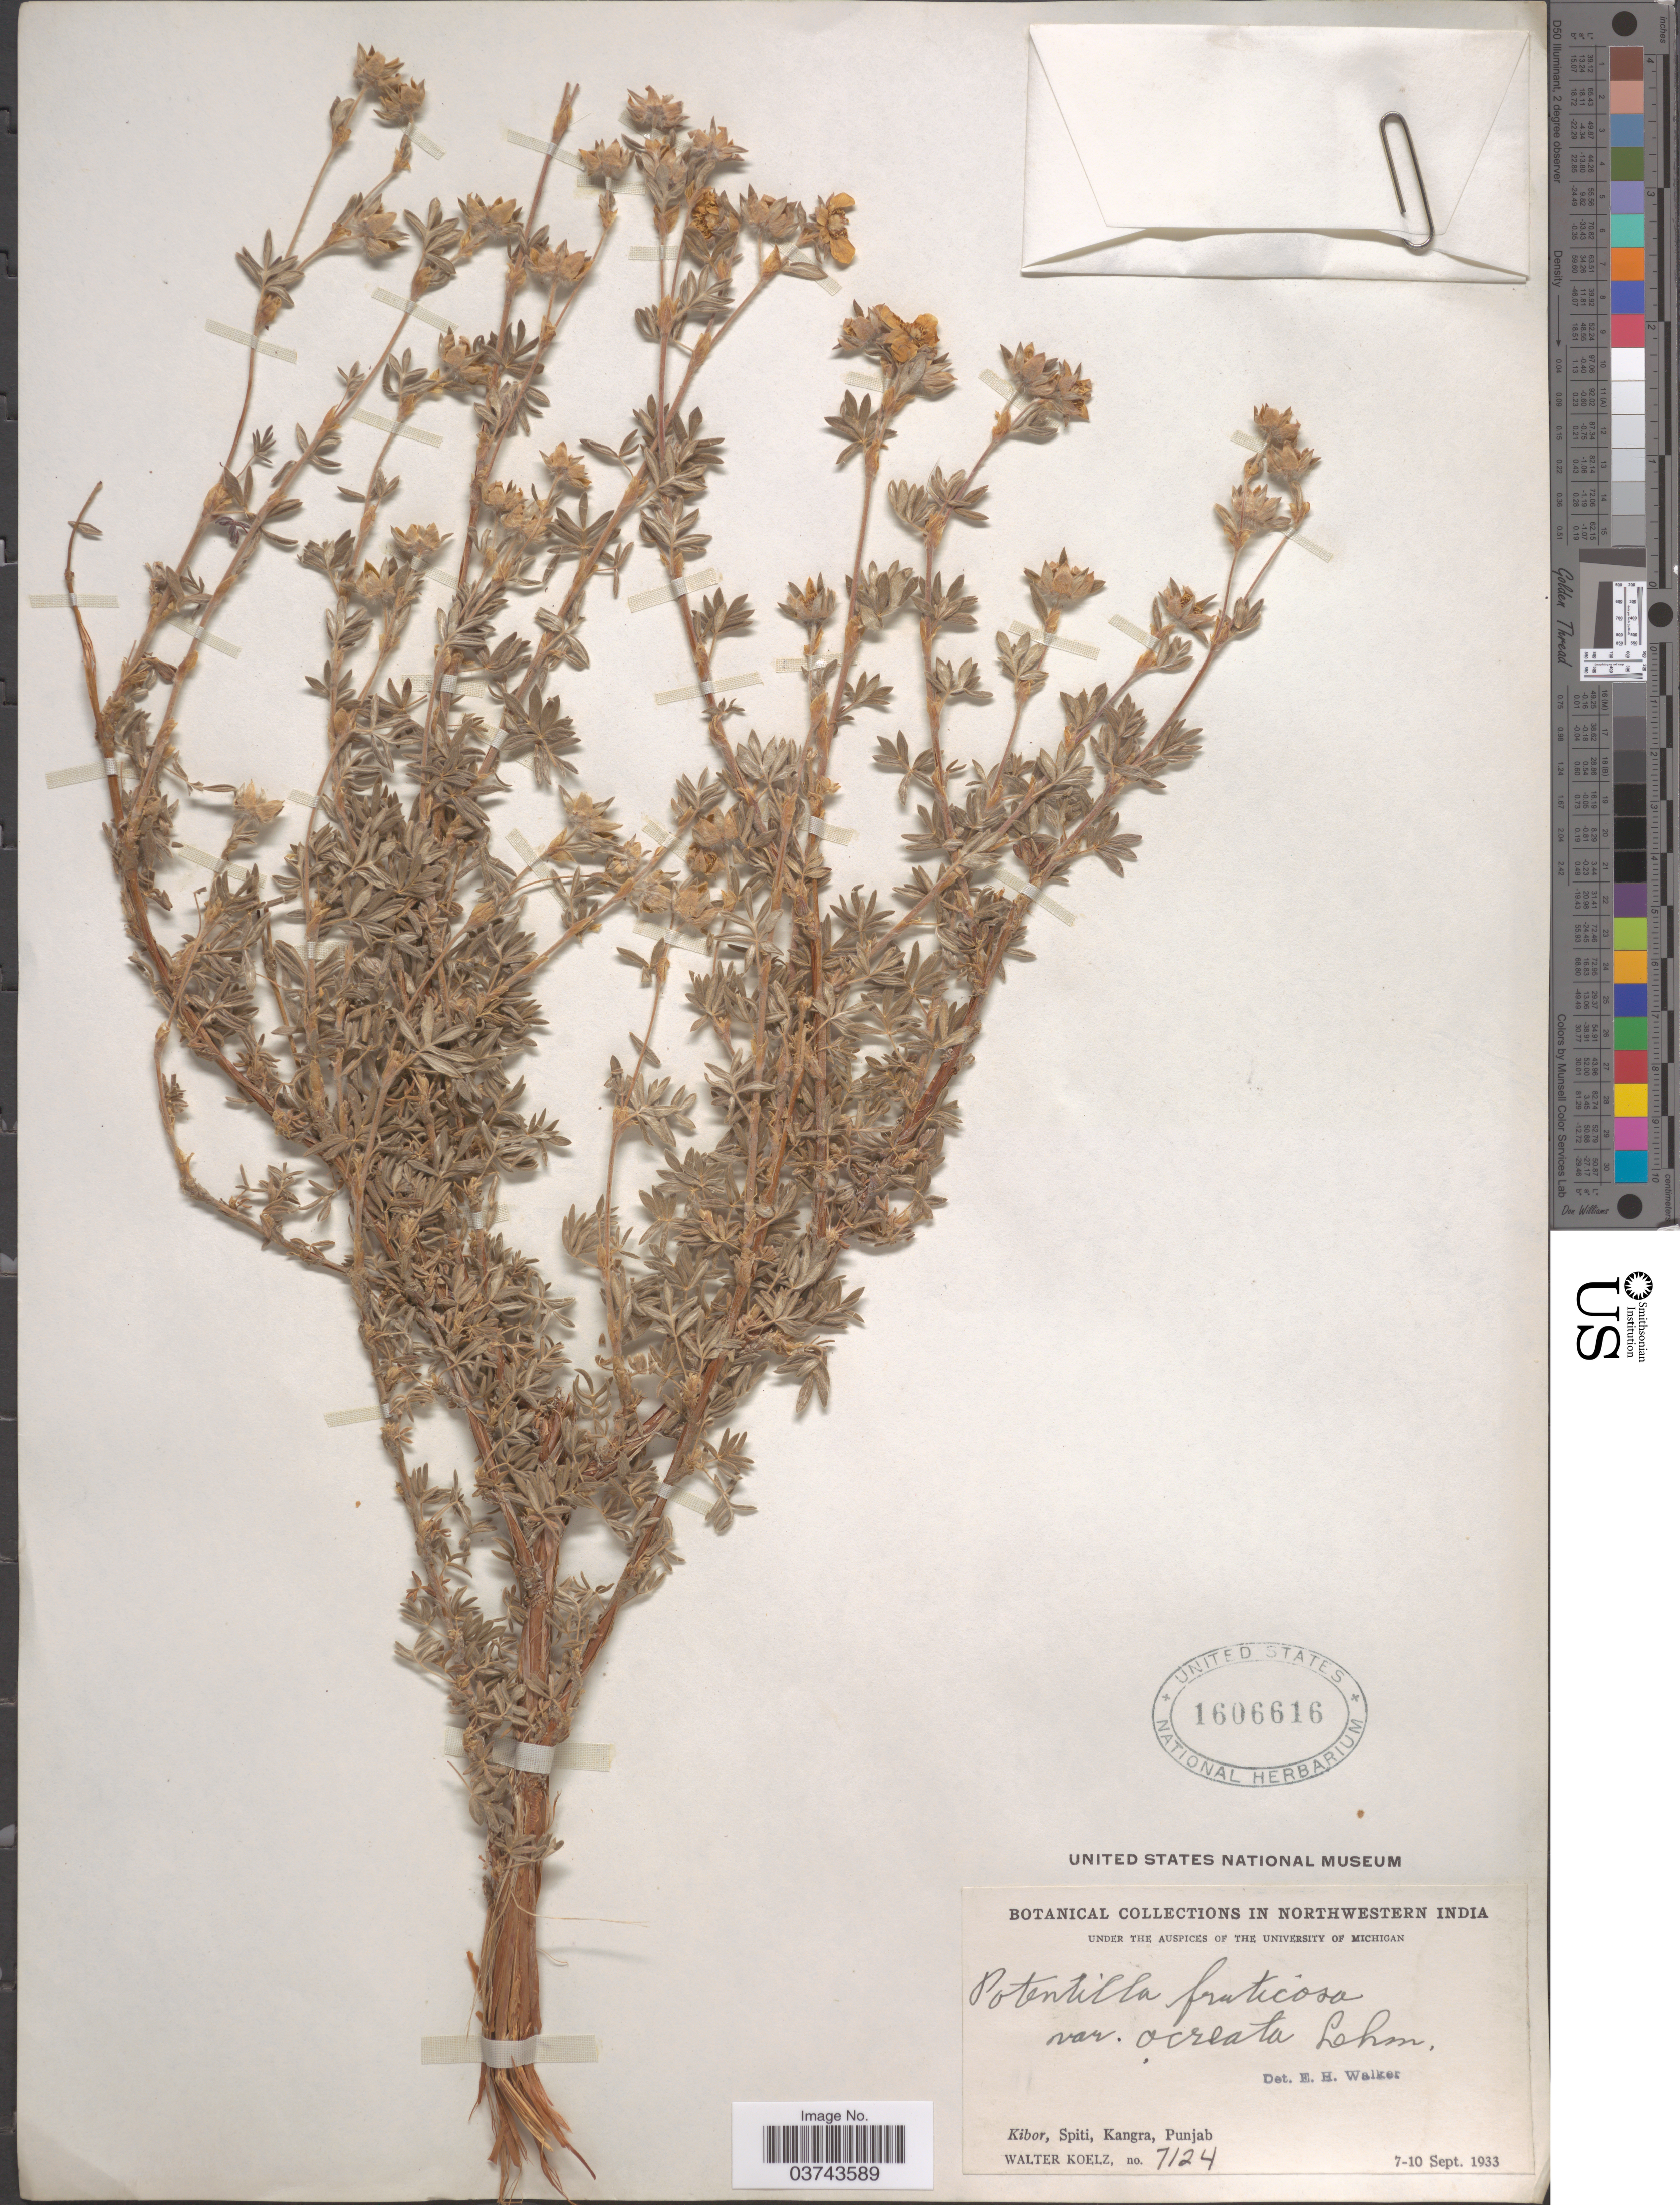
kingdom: Plantae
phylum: Tracheophyta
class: Magnoliopsida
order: Rosales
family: Rosaceae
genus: Dasiphora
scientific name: Dasiphora fruticosa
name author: (L.) Rydb.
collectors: W. N. Koelz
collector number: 7124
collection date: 1933-09-07/1933-09-10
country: India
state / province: Punjab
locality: Northwestern India. Kibor, Spiti, Kangra.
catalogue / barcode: US 1606616